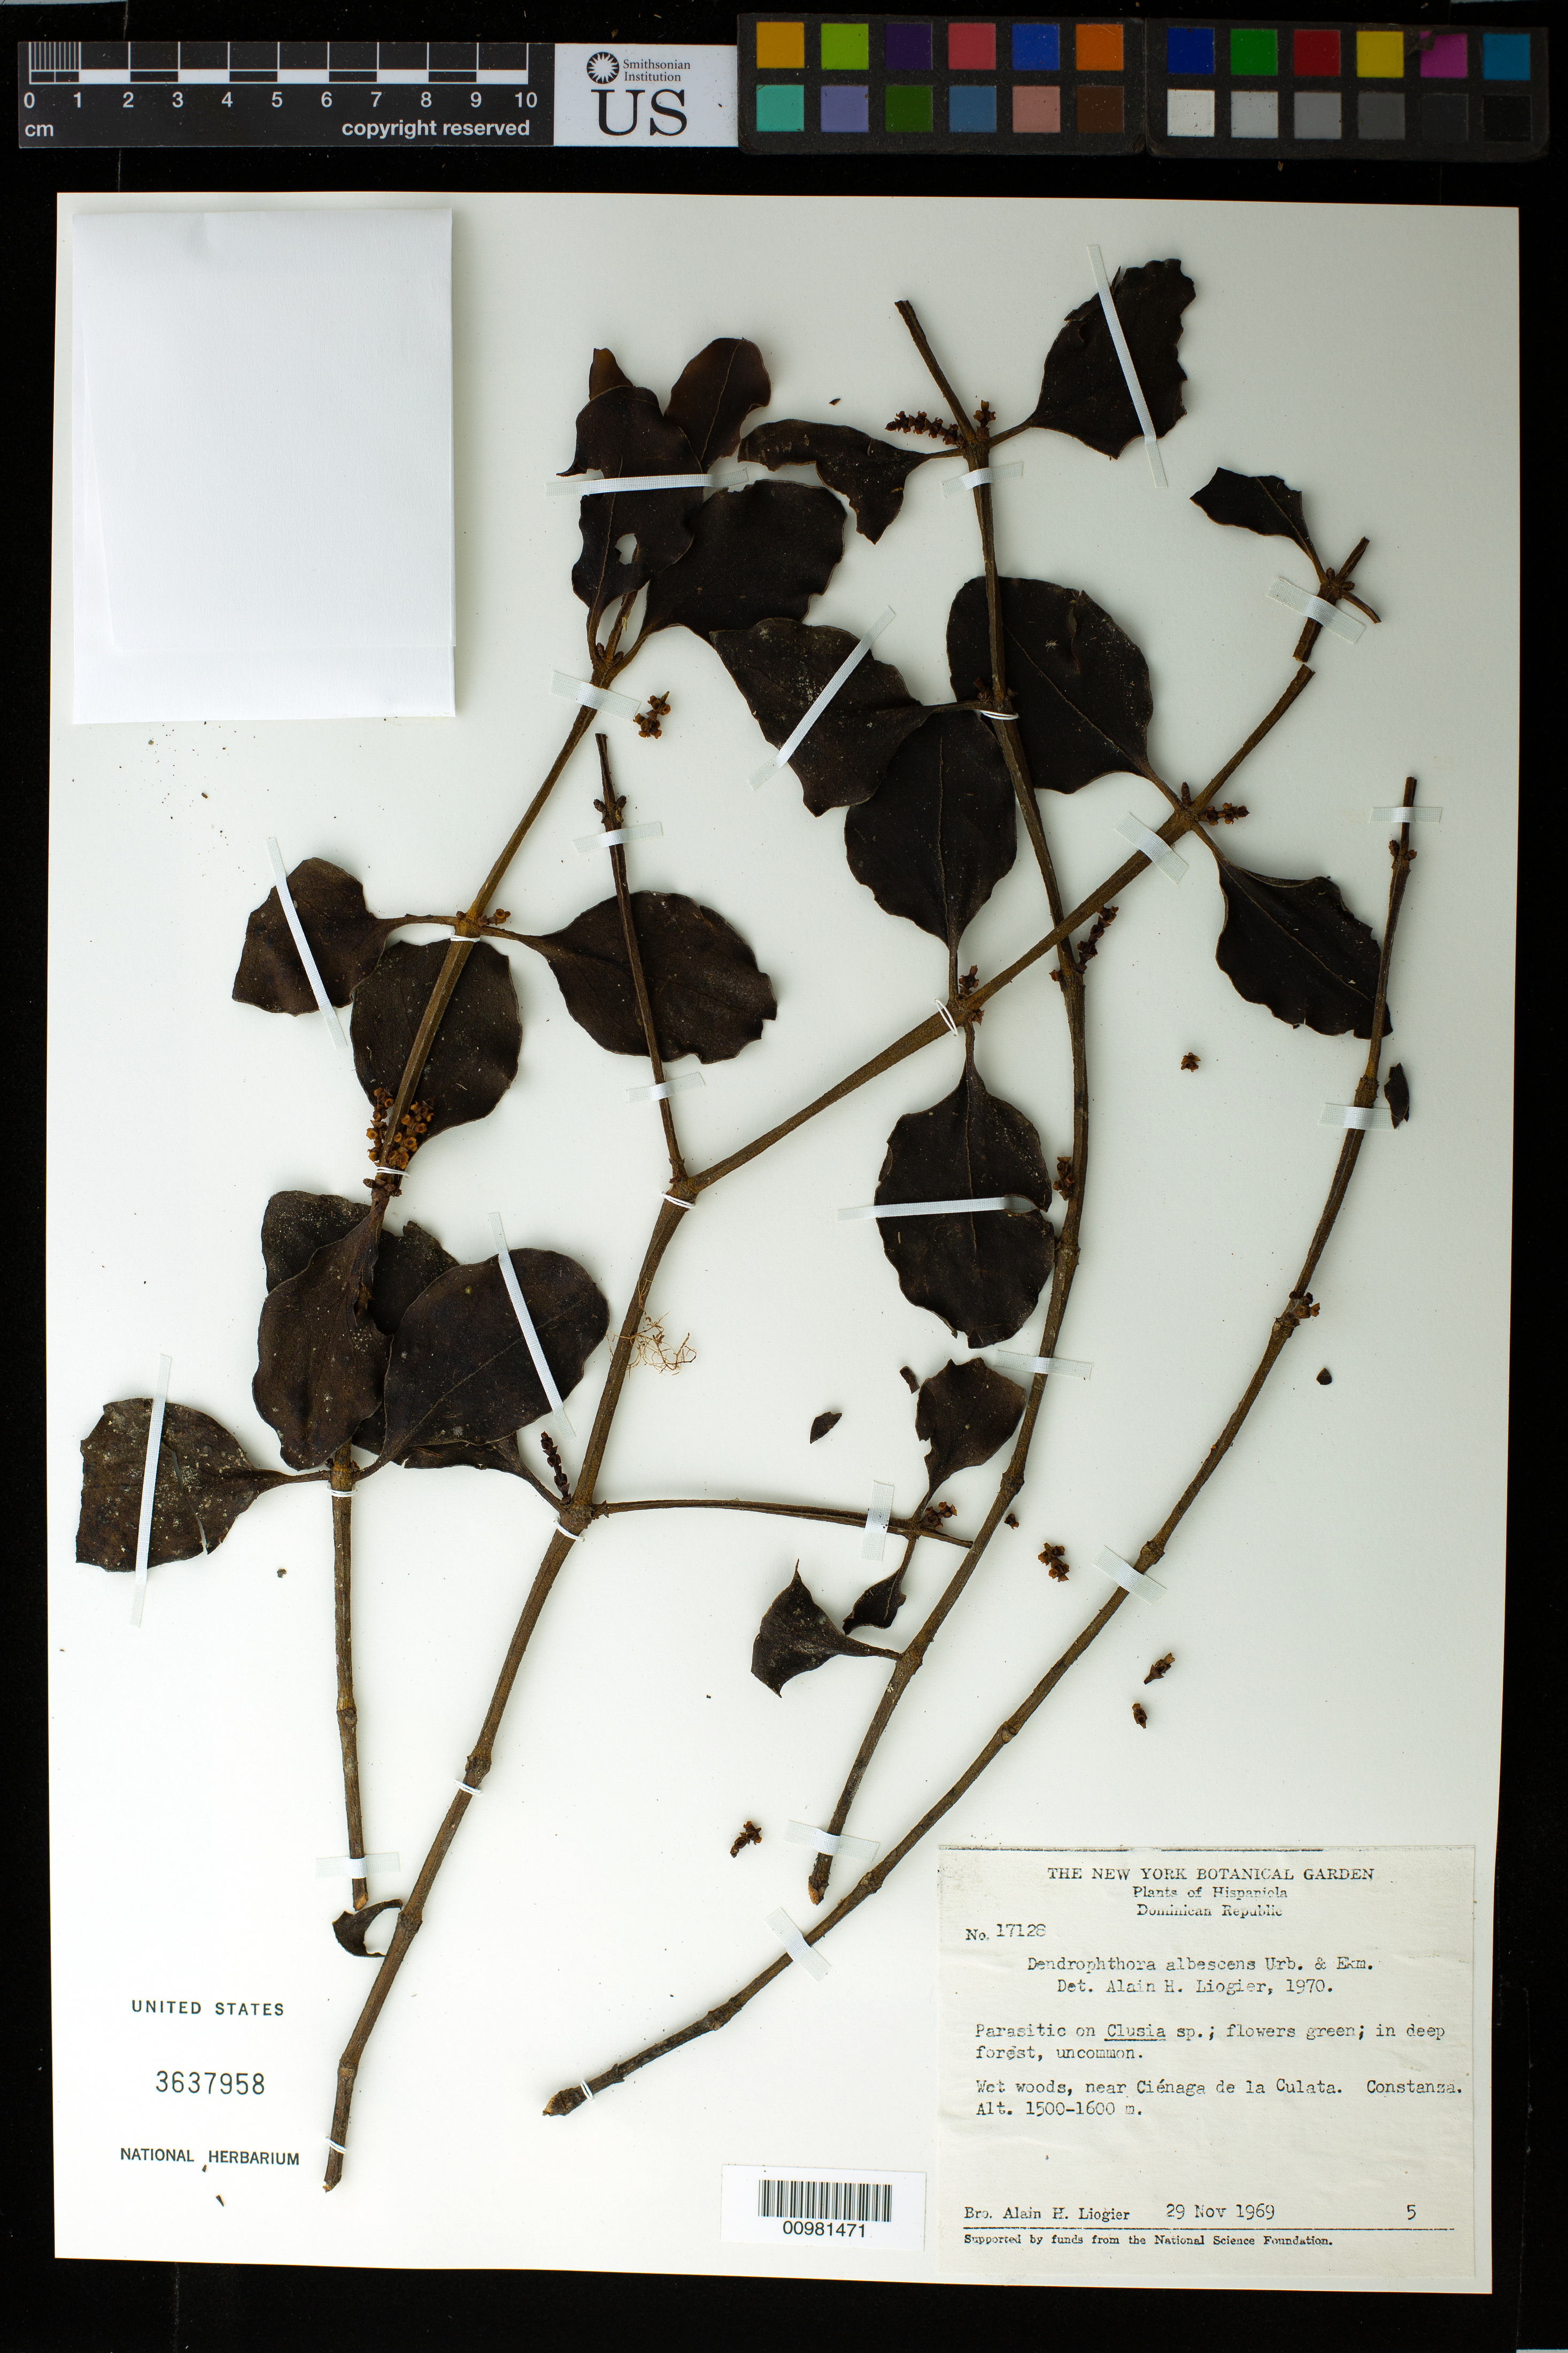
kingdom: Plantae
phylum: Tracheophyta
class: Magnoliopsida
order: Santalales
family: Viscaceae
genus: Dendrophthora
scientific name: Dendrophthora tetrastachya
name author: (C. Wright ex Griseb.) Urb.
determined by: Caraballo-Ortiz, Marcos A., (MISS), University of Mississippi (UNITED STATES)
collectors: A. H. Liogier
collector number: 17128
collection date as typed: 29 Nov 1969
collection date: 1969-11-29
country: Dominican Republic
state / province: La Vega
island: Hispaniola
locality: Ciénaga de la Culata, near, Constanza.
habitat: In deep forest, uncommon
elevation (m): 1500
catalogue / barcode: US 3637958